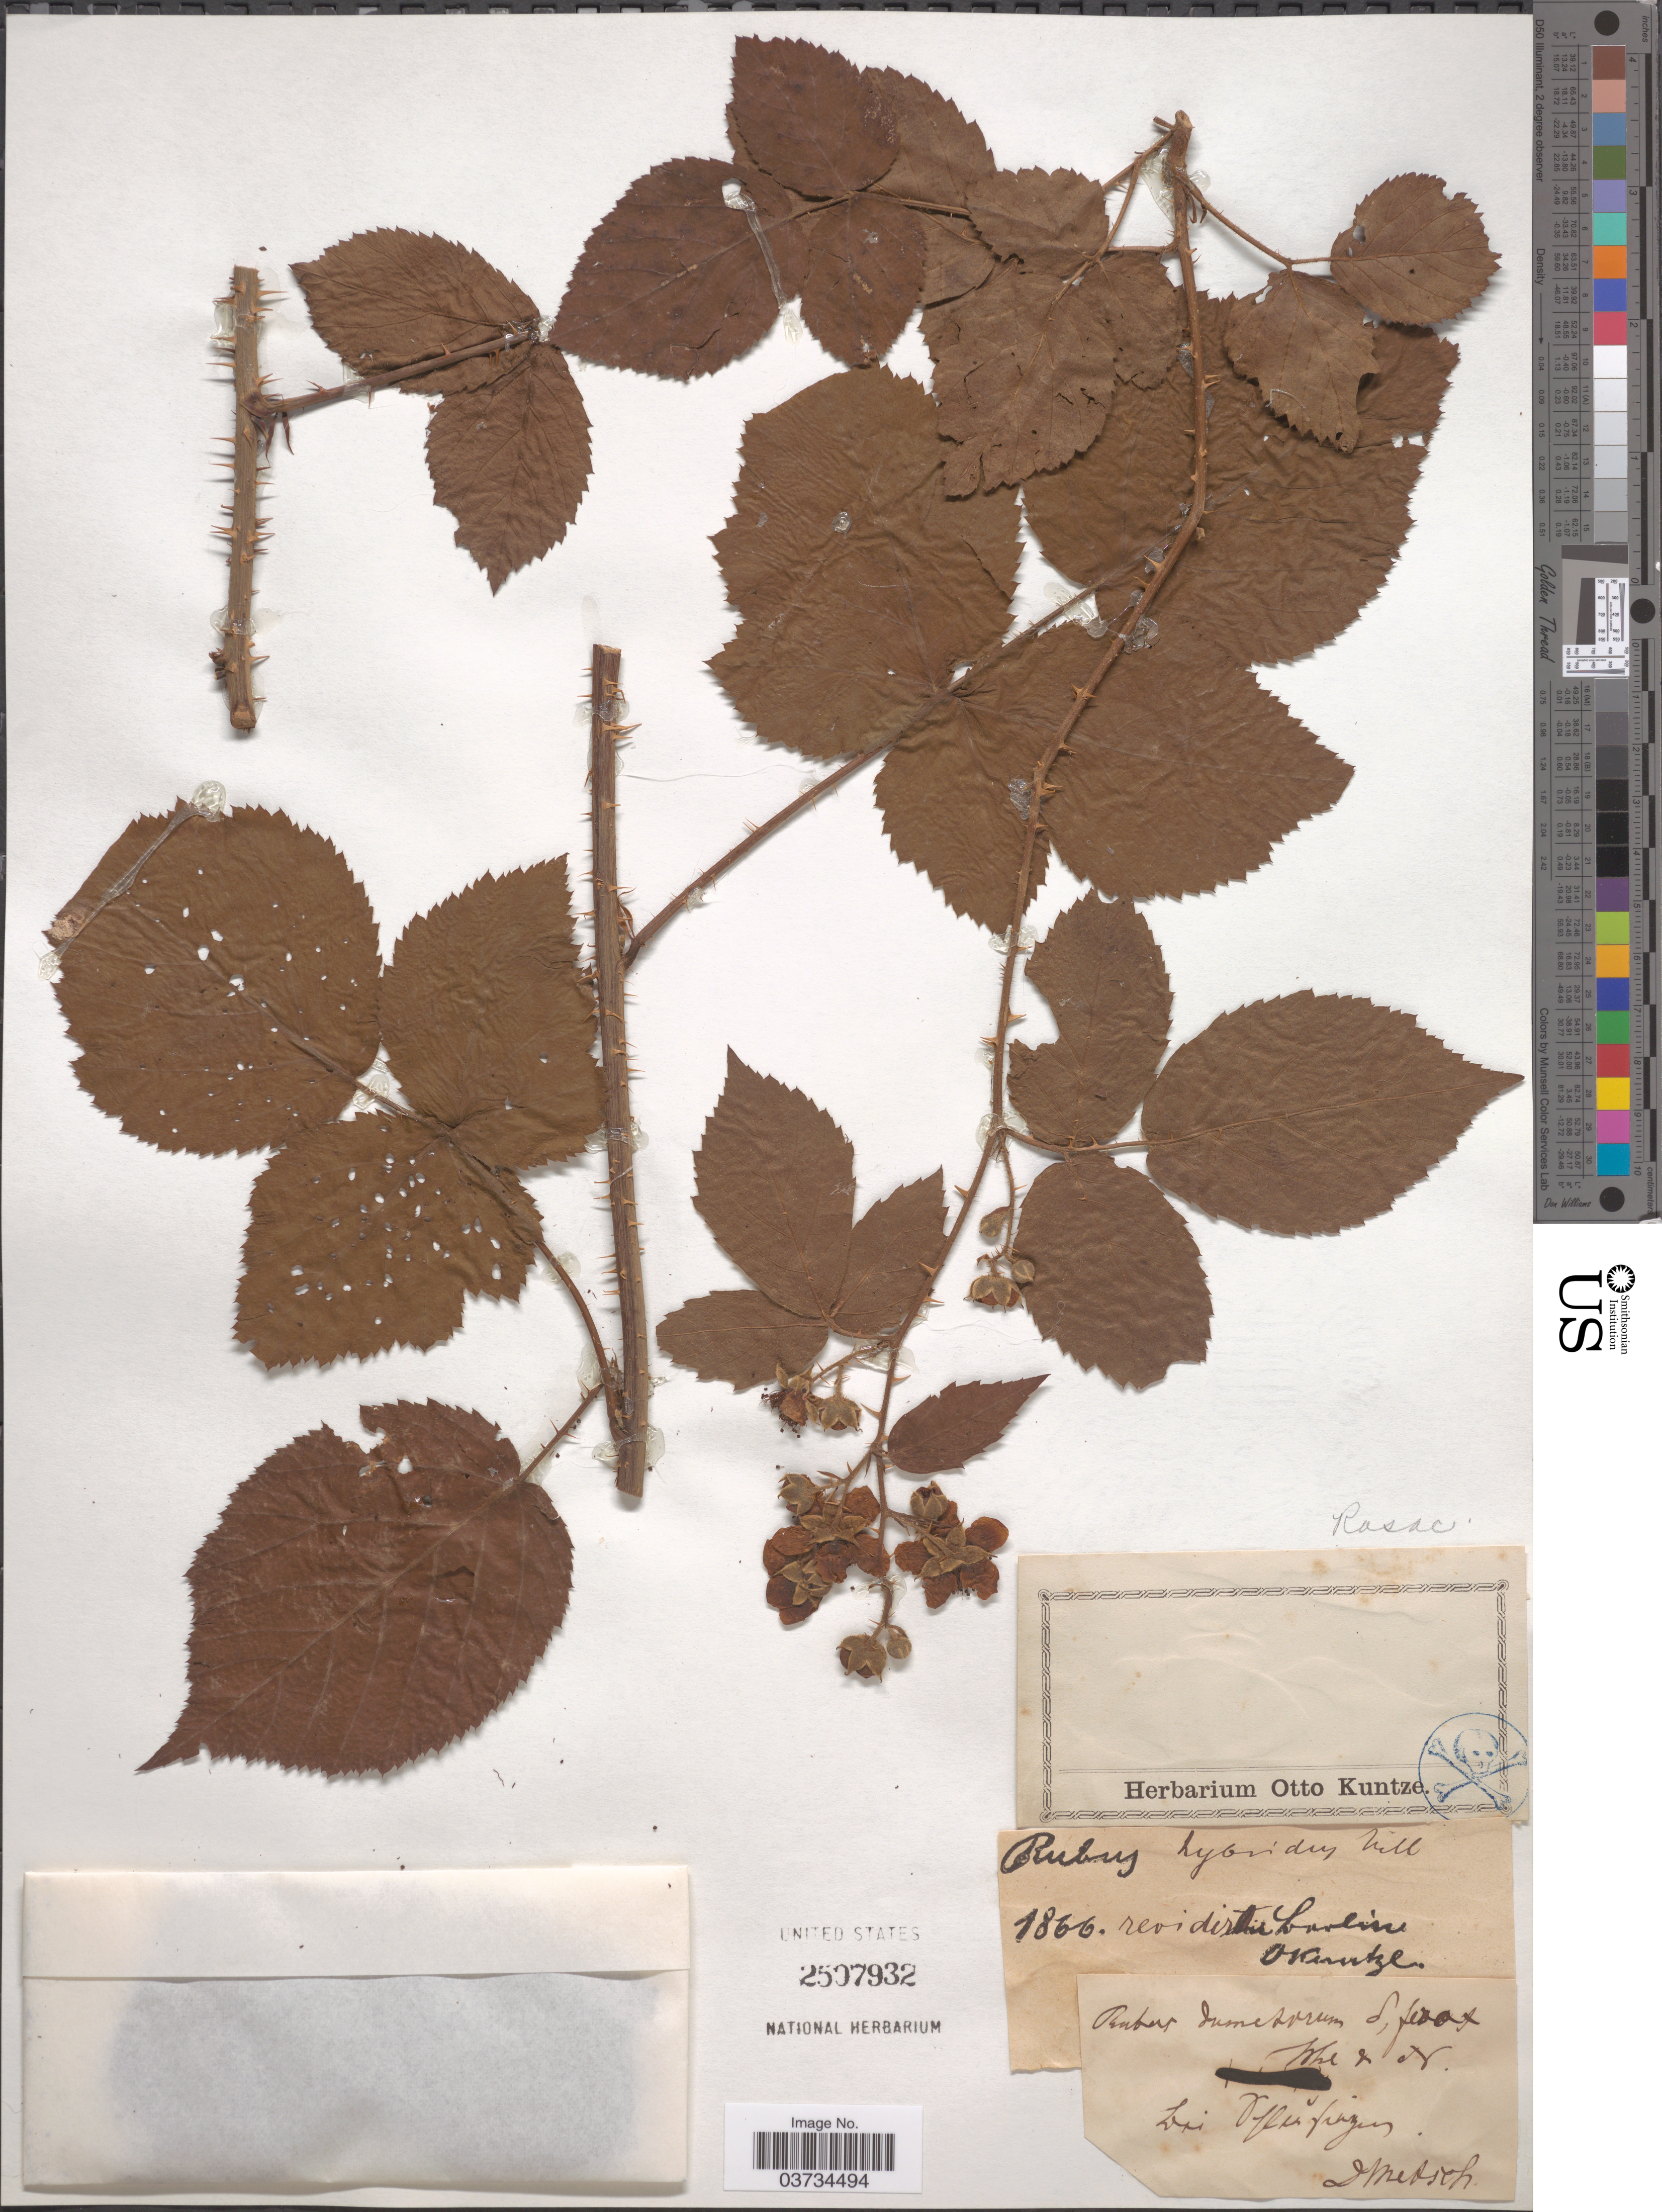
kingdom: Plantae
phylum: Tracheophyta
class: Magnoliopsida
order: Rosales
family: Rosaceae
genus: Rubus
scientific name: Rubus glandulosus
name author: Bellardi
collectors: Metsch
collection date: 1866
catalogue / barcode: US 2507932